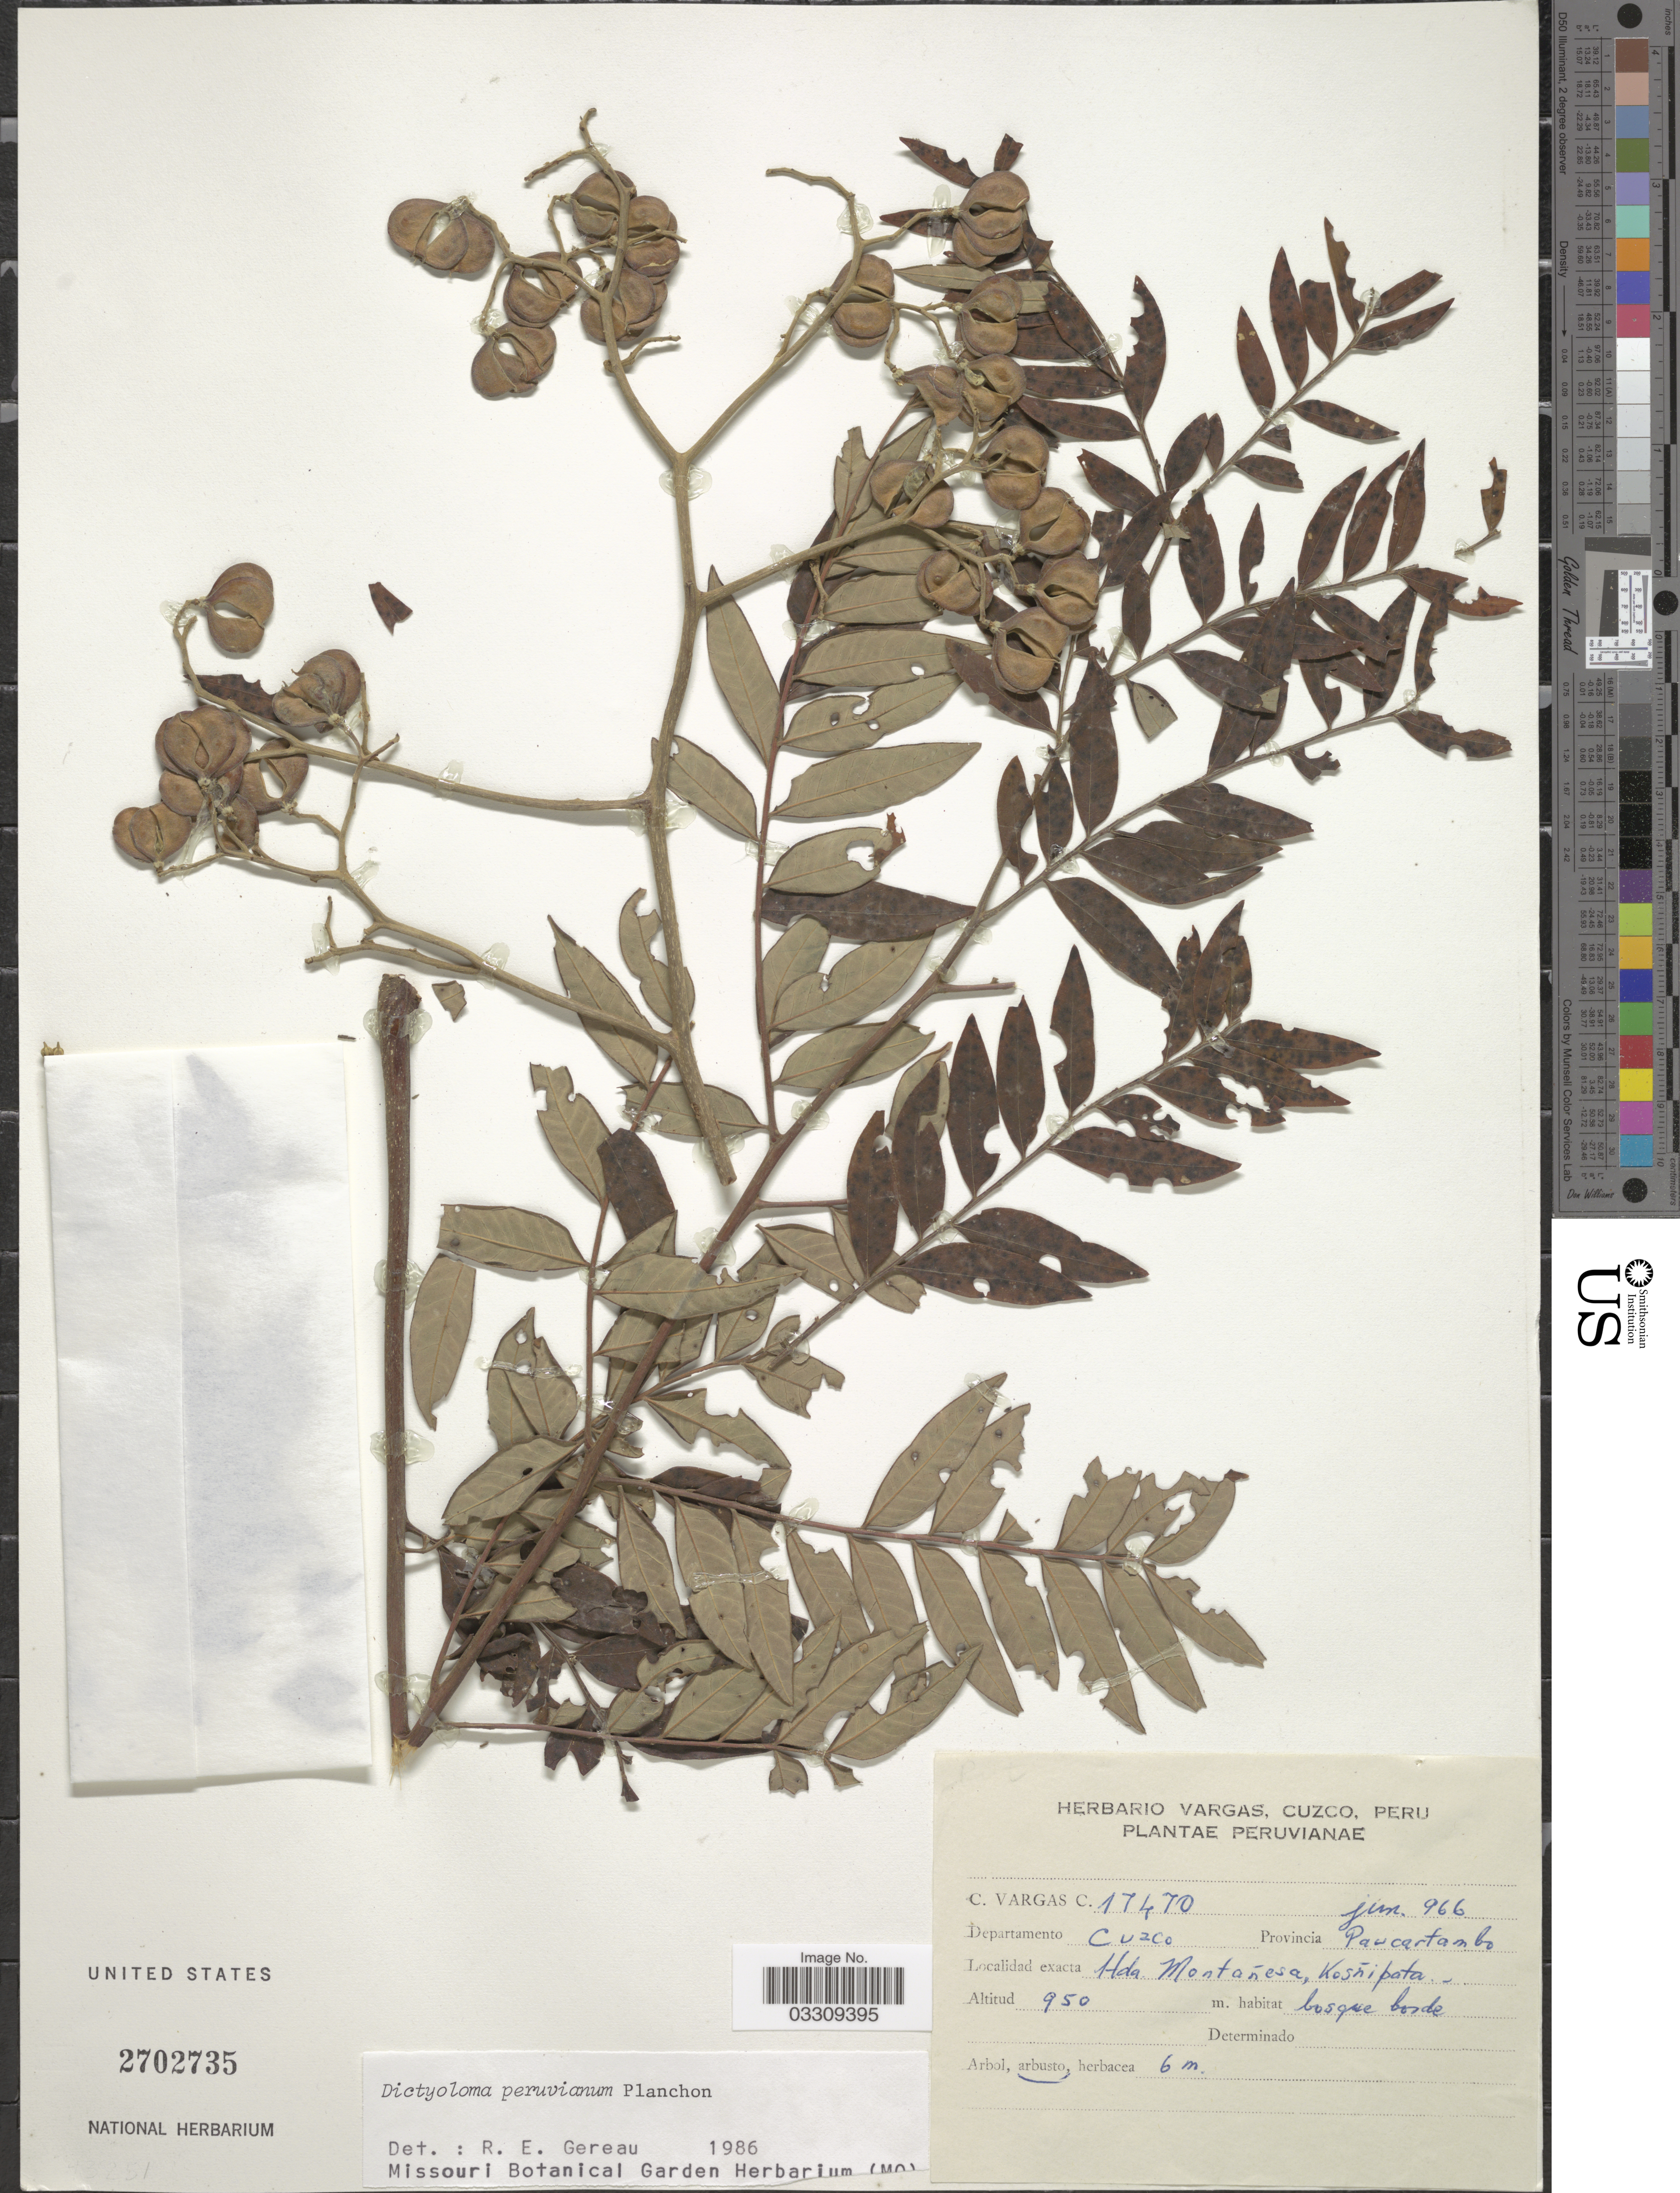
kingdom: Plantae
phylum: Tracheophyta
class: Magnoliopsida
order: Sapindales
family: Rutaceae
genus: Dictyoloma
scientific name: Dictyoloma peruvianum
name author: Planch.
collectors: C. Vargas Calderón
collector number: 17470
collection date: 1966-06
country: Peru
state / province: Cusco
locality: Departamento Cuzco. Provincia Paucartambo. Hda. Montánesa, Kosñipata.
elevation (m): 950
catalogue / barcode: US 2702735